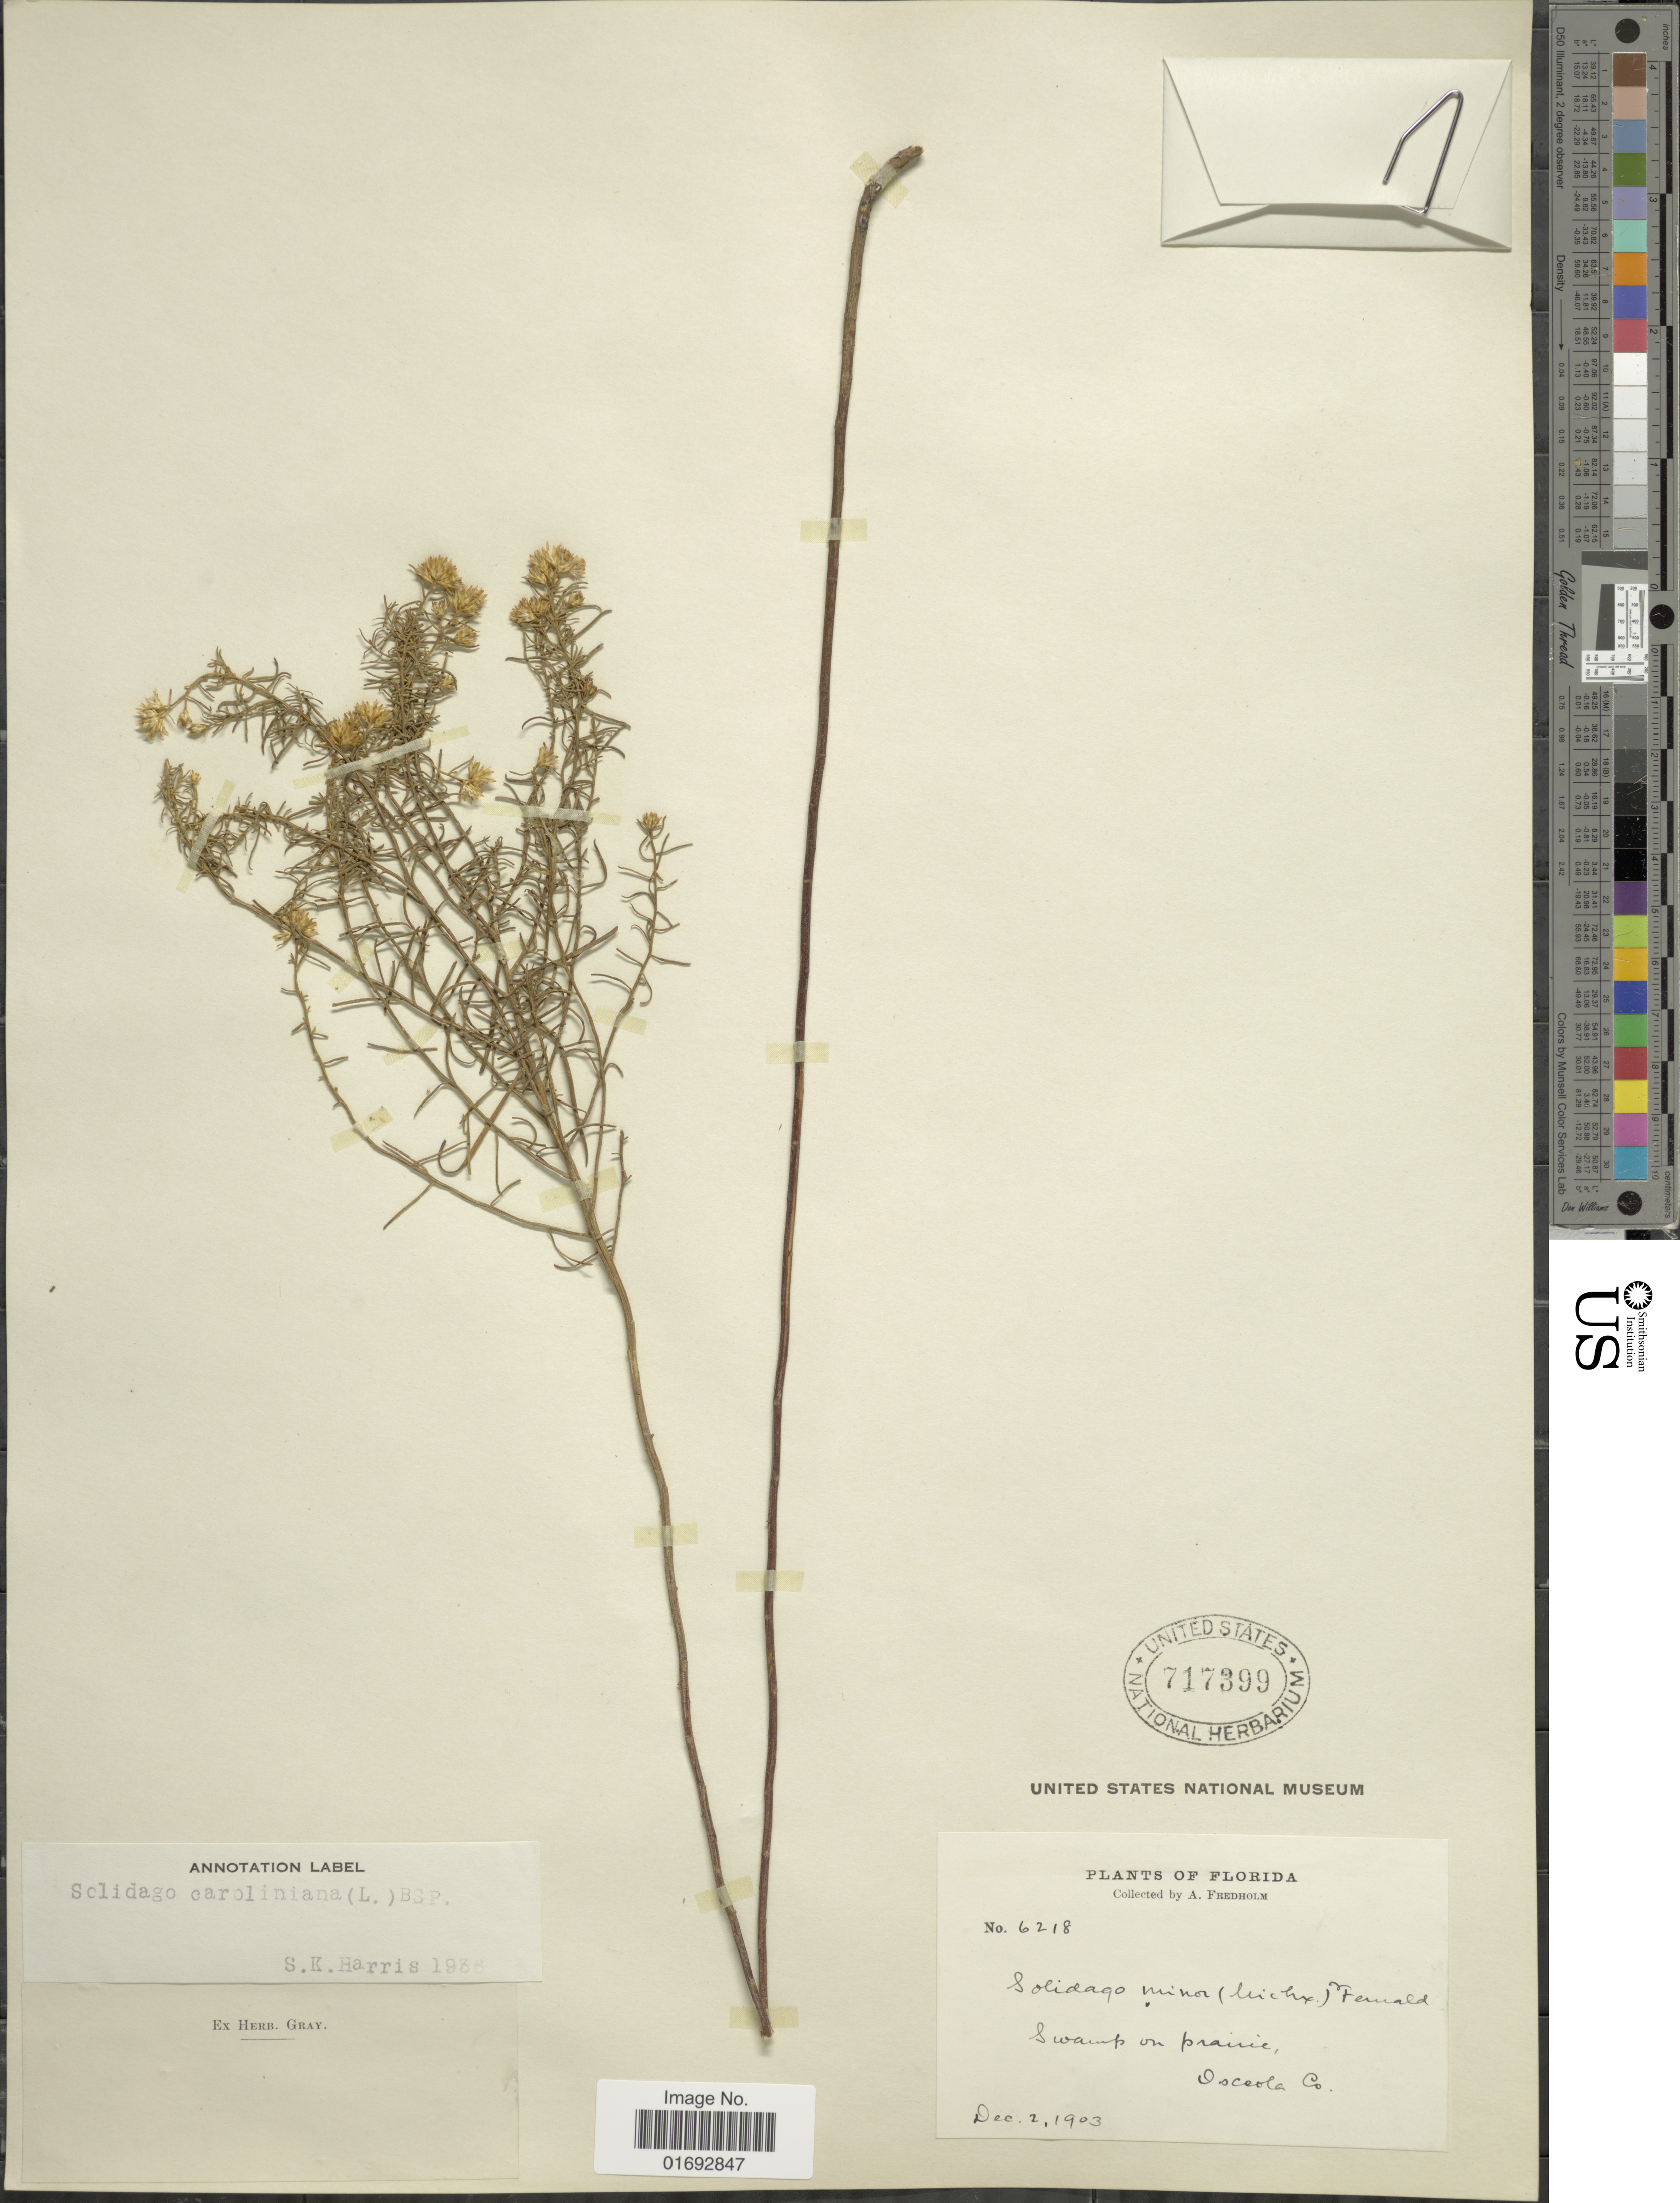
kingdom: Plantae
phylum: Tracheophyta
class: Magnoliopsida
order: Asterales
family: Asteraceae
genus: Euthamia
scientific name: Euthamia tenuifolia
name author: (Pursh) Nutt.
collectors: A. Fredholm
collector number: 6218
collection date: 1903-12-02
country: United States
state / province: Florida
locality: Osceola Co.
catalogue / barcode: US 717399